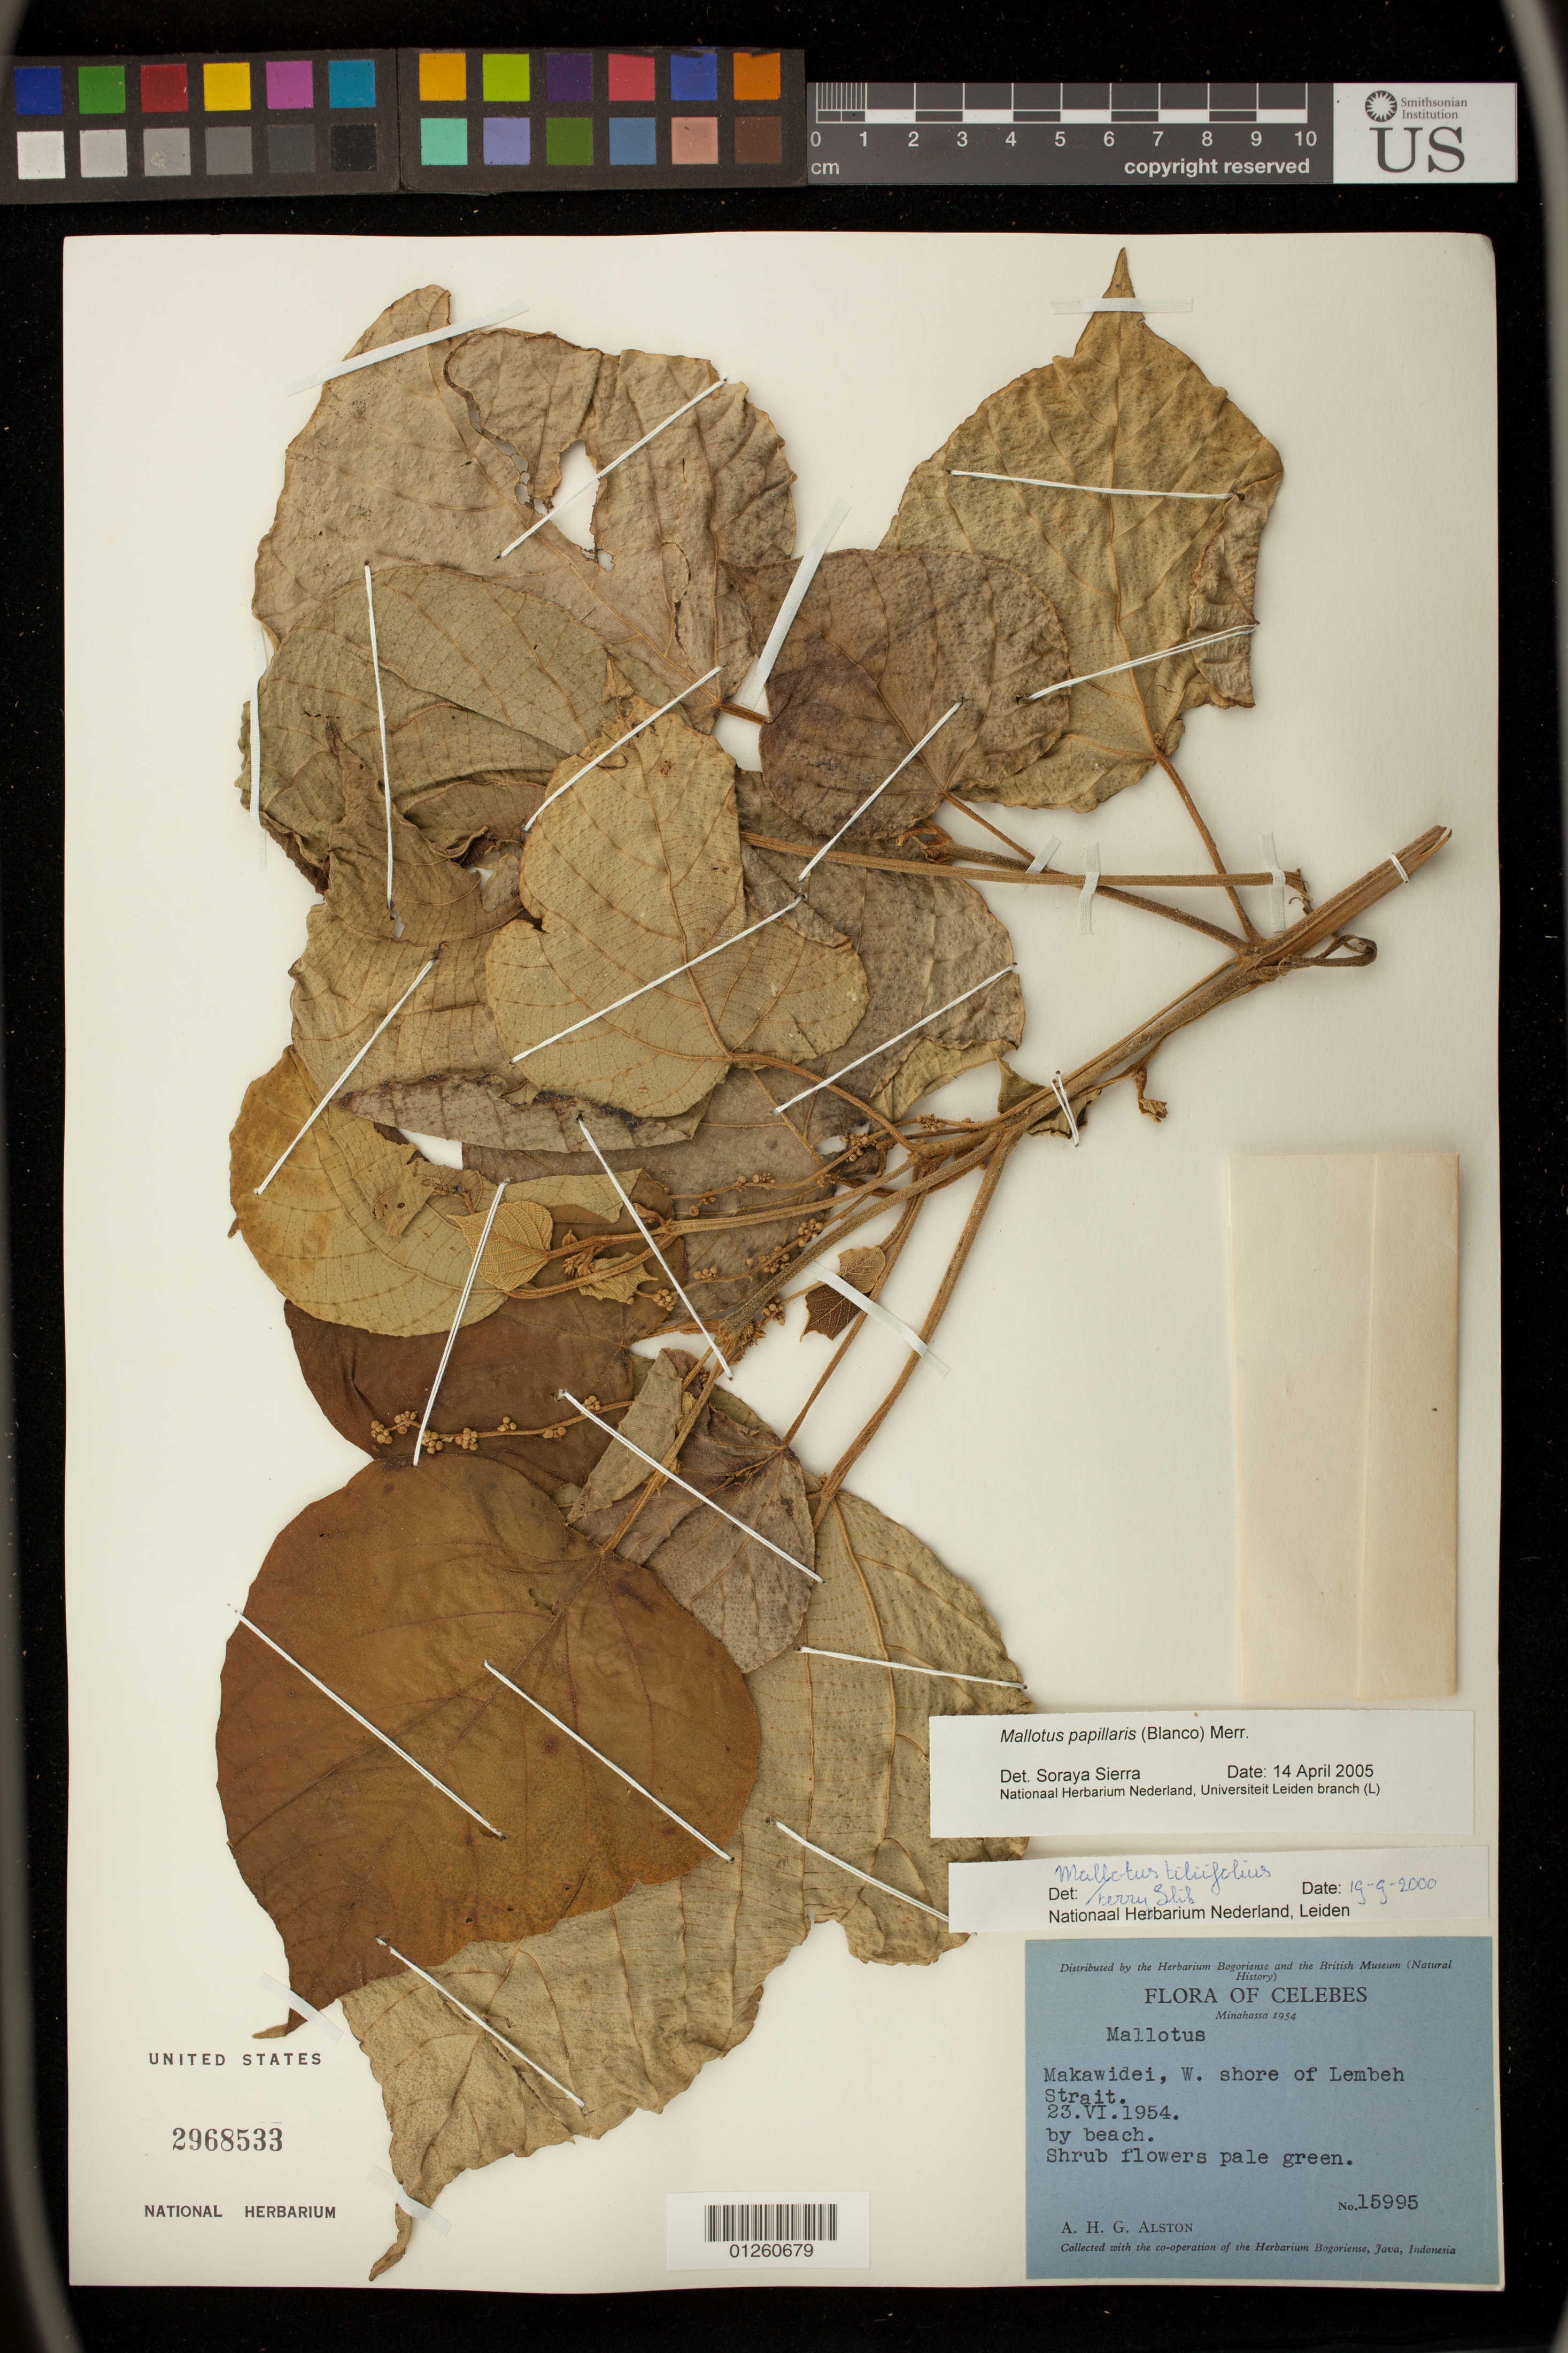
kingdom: Plantae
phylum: Tracheophyta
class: Magnoliopsida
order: Malpighiales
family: Euphorbiaceae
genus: Mallotus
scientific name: Mallotus papillaris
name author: (Blanco) Merr.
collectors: A. H. Alston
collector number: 15995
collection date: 1954-06-23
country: Indonesia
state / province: Sulawesi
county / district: Sulawesi Utara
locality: Makawidei, W. shore of Lembeh Strait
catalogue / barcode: US 2968533